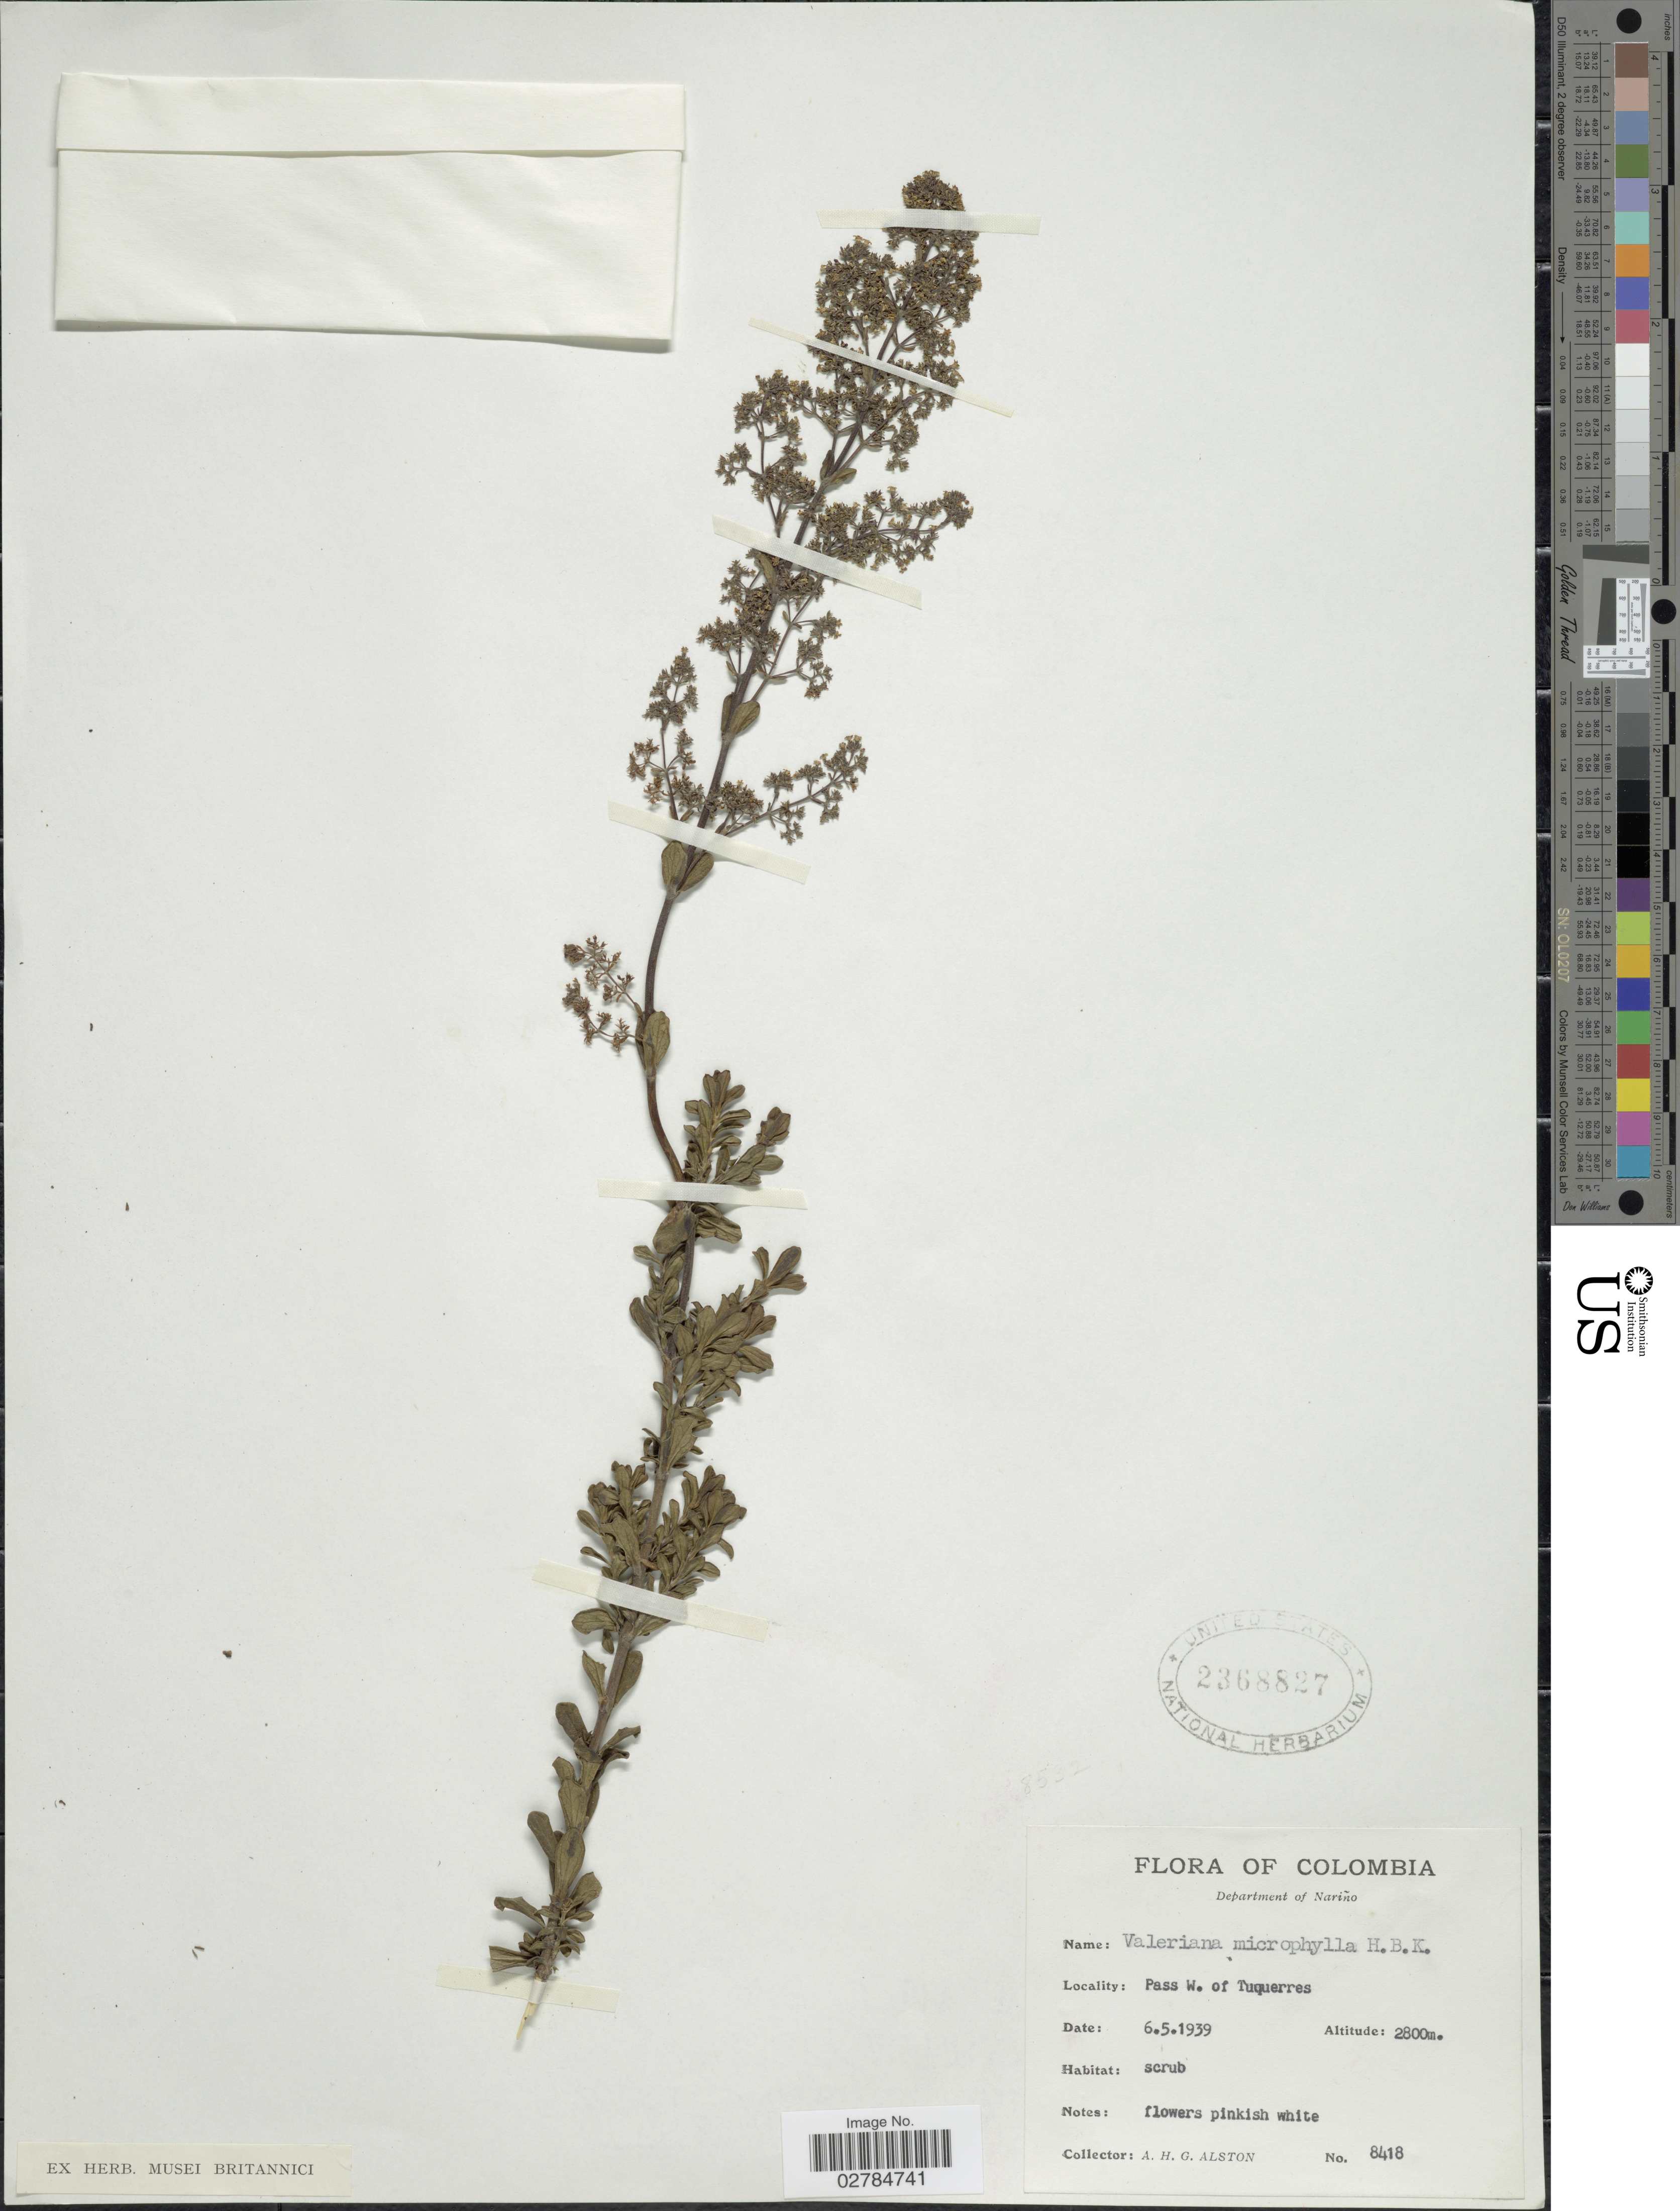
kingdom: Plantae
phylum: Tracheophyta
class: Magnoliopsida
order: Dipsacales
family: Caprifoliaceae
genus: Valeriana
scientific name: Valeriana microphylla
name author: Kunth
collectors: A. H. Alston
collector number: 8418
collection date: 1939-05-06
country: Colombia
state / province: Nariño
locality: Department of Nariño. Pass W. of Tuquerres.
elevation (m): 2800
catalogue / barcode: US 2368827